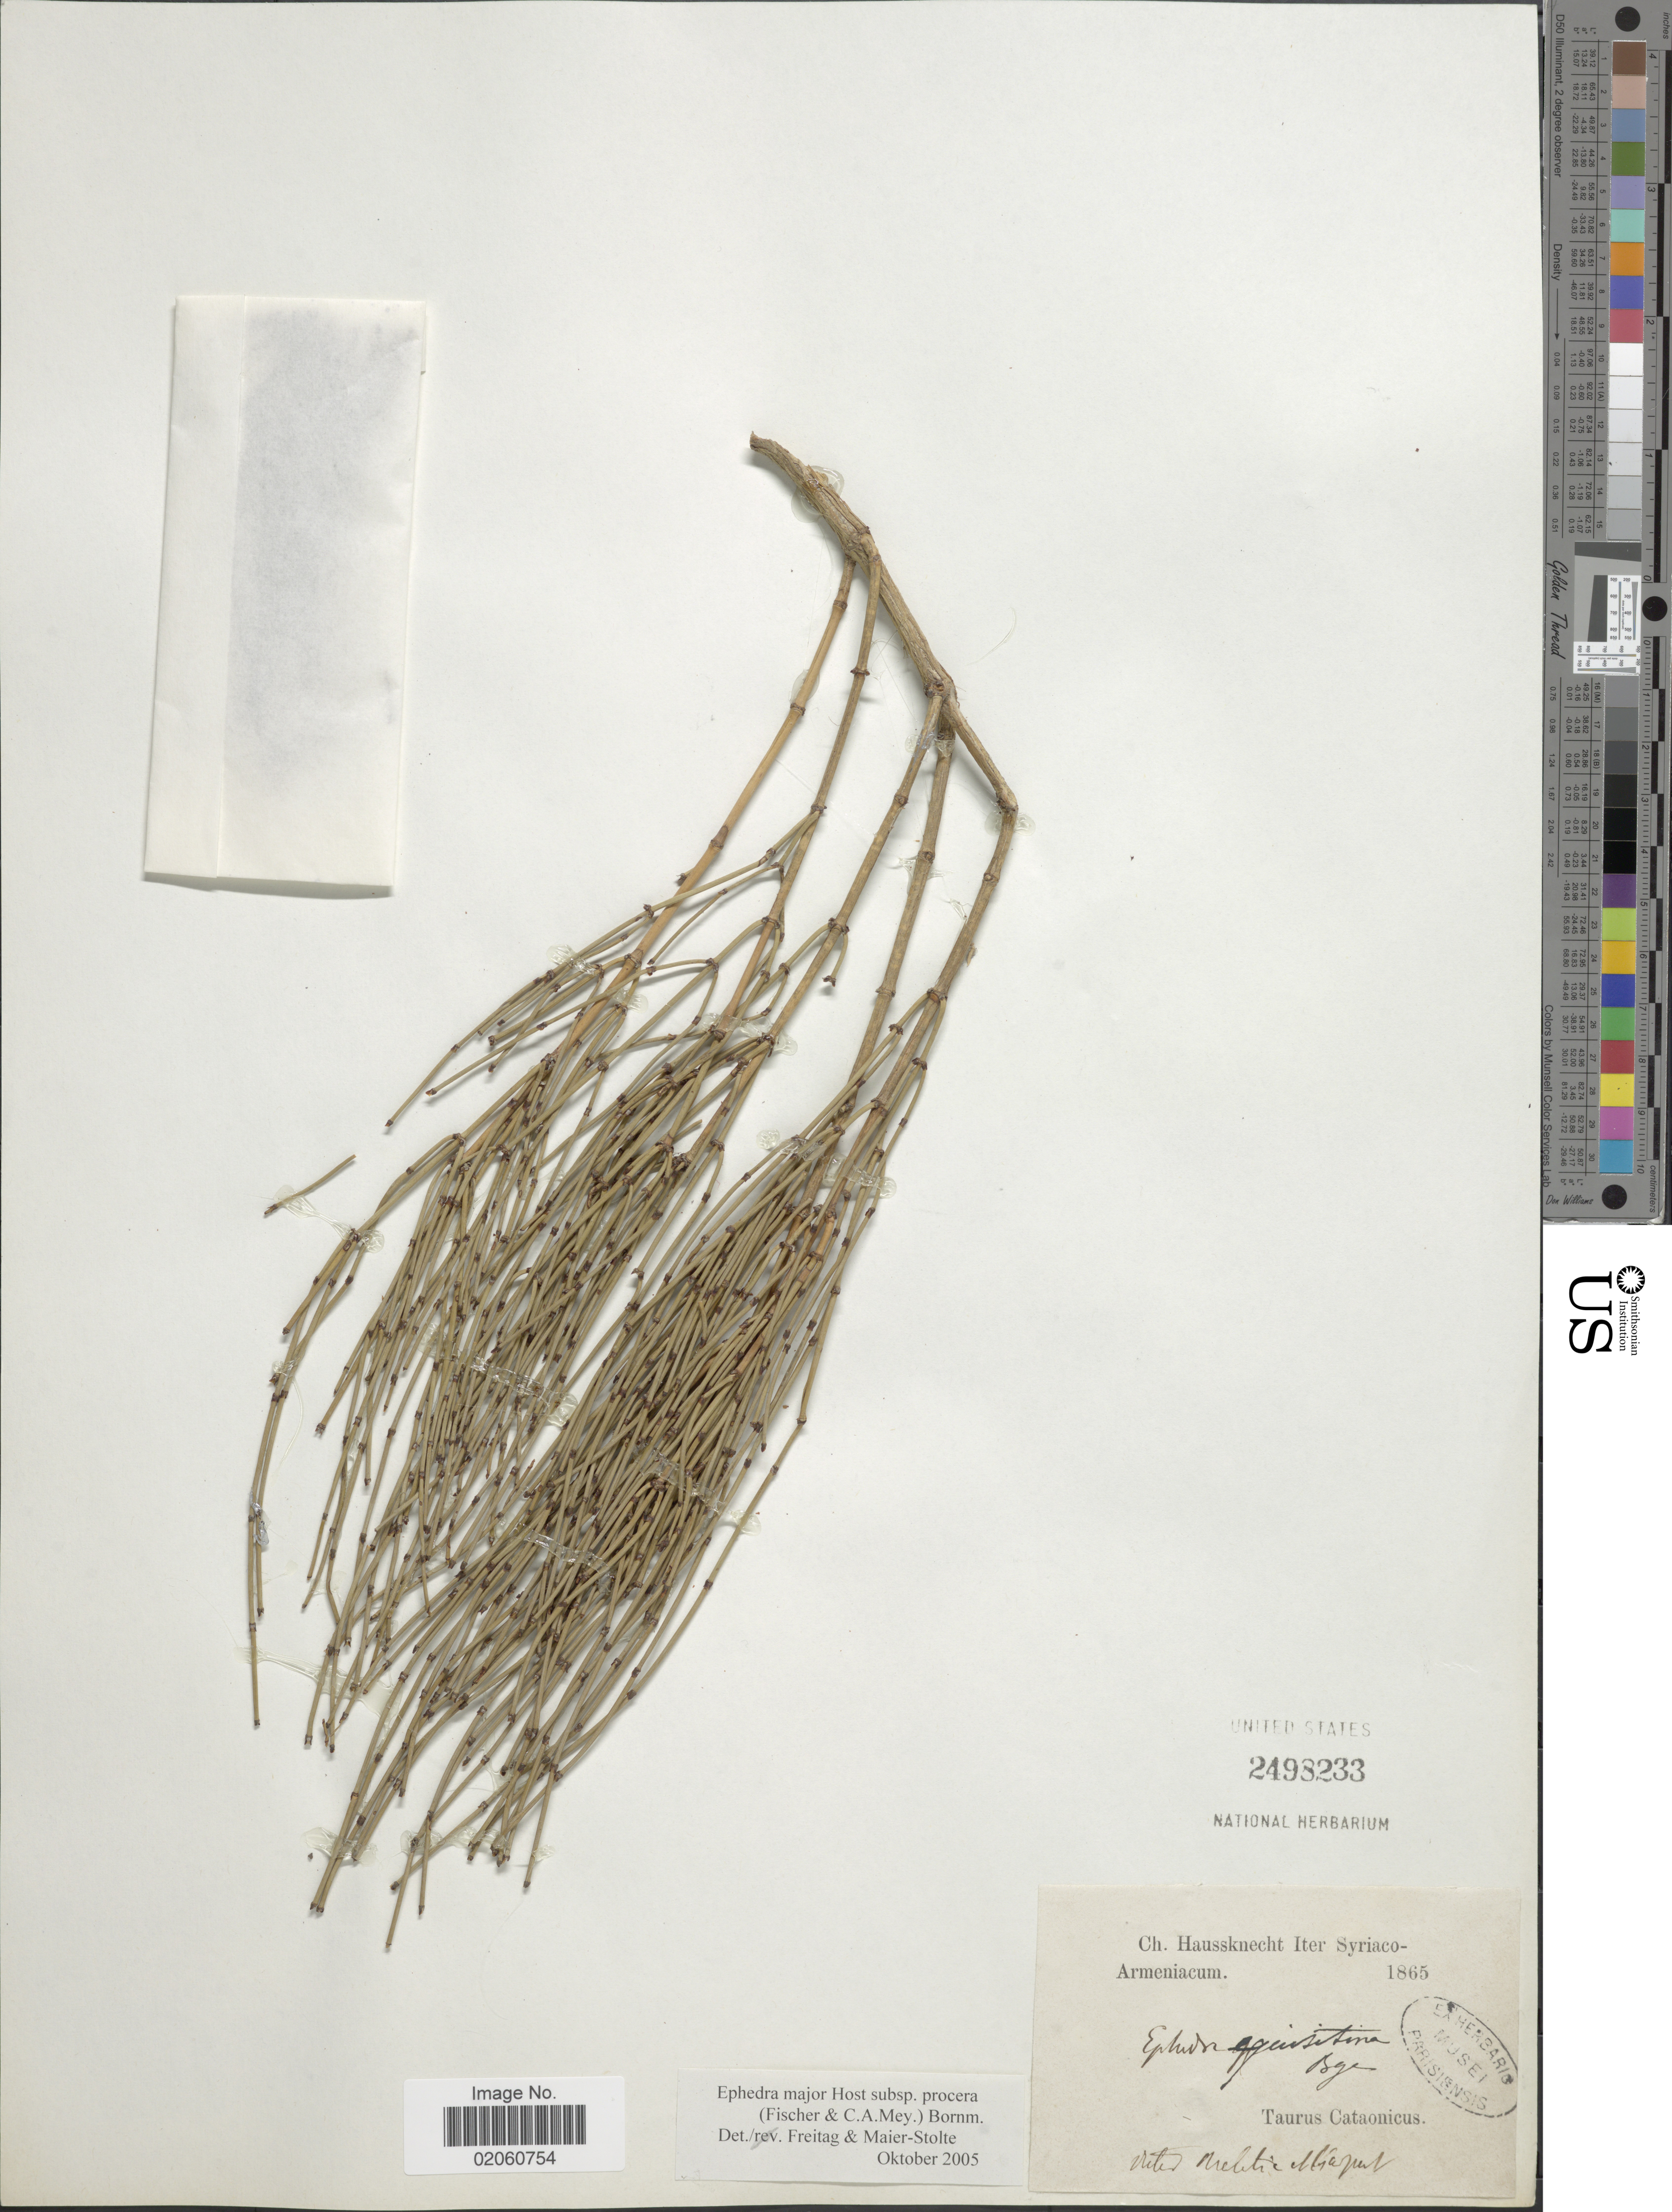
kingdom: Plantae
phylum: Tracheophyta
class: Gnetopsida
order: Ephedrales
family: Ephedraceae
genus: Ephedra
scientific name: Ephedra major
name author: Host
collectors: C. Haussknecht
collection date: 1865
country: Armenia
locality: Taurus Cataonicus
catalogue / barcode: US 2498233